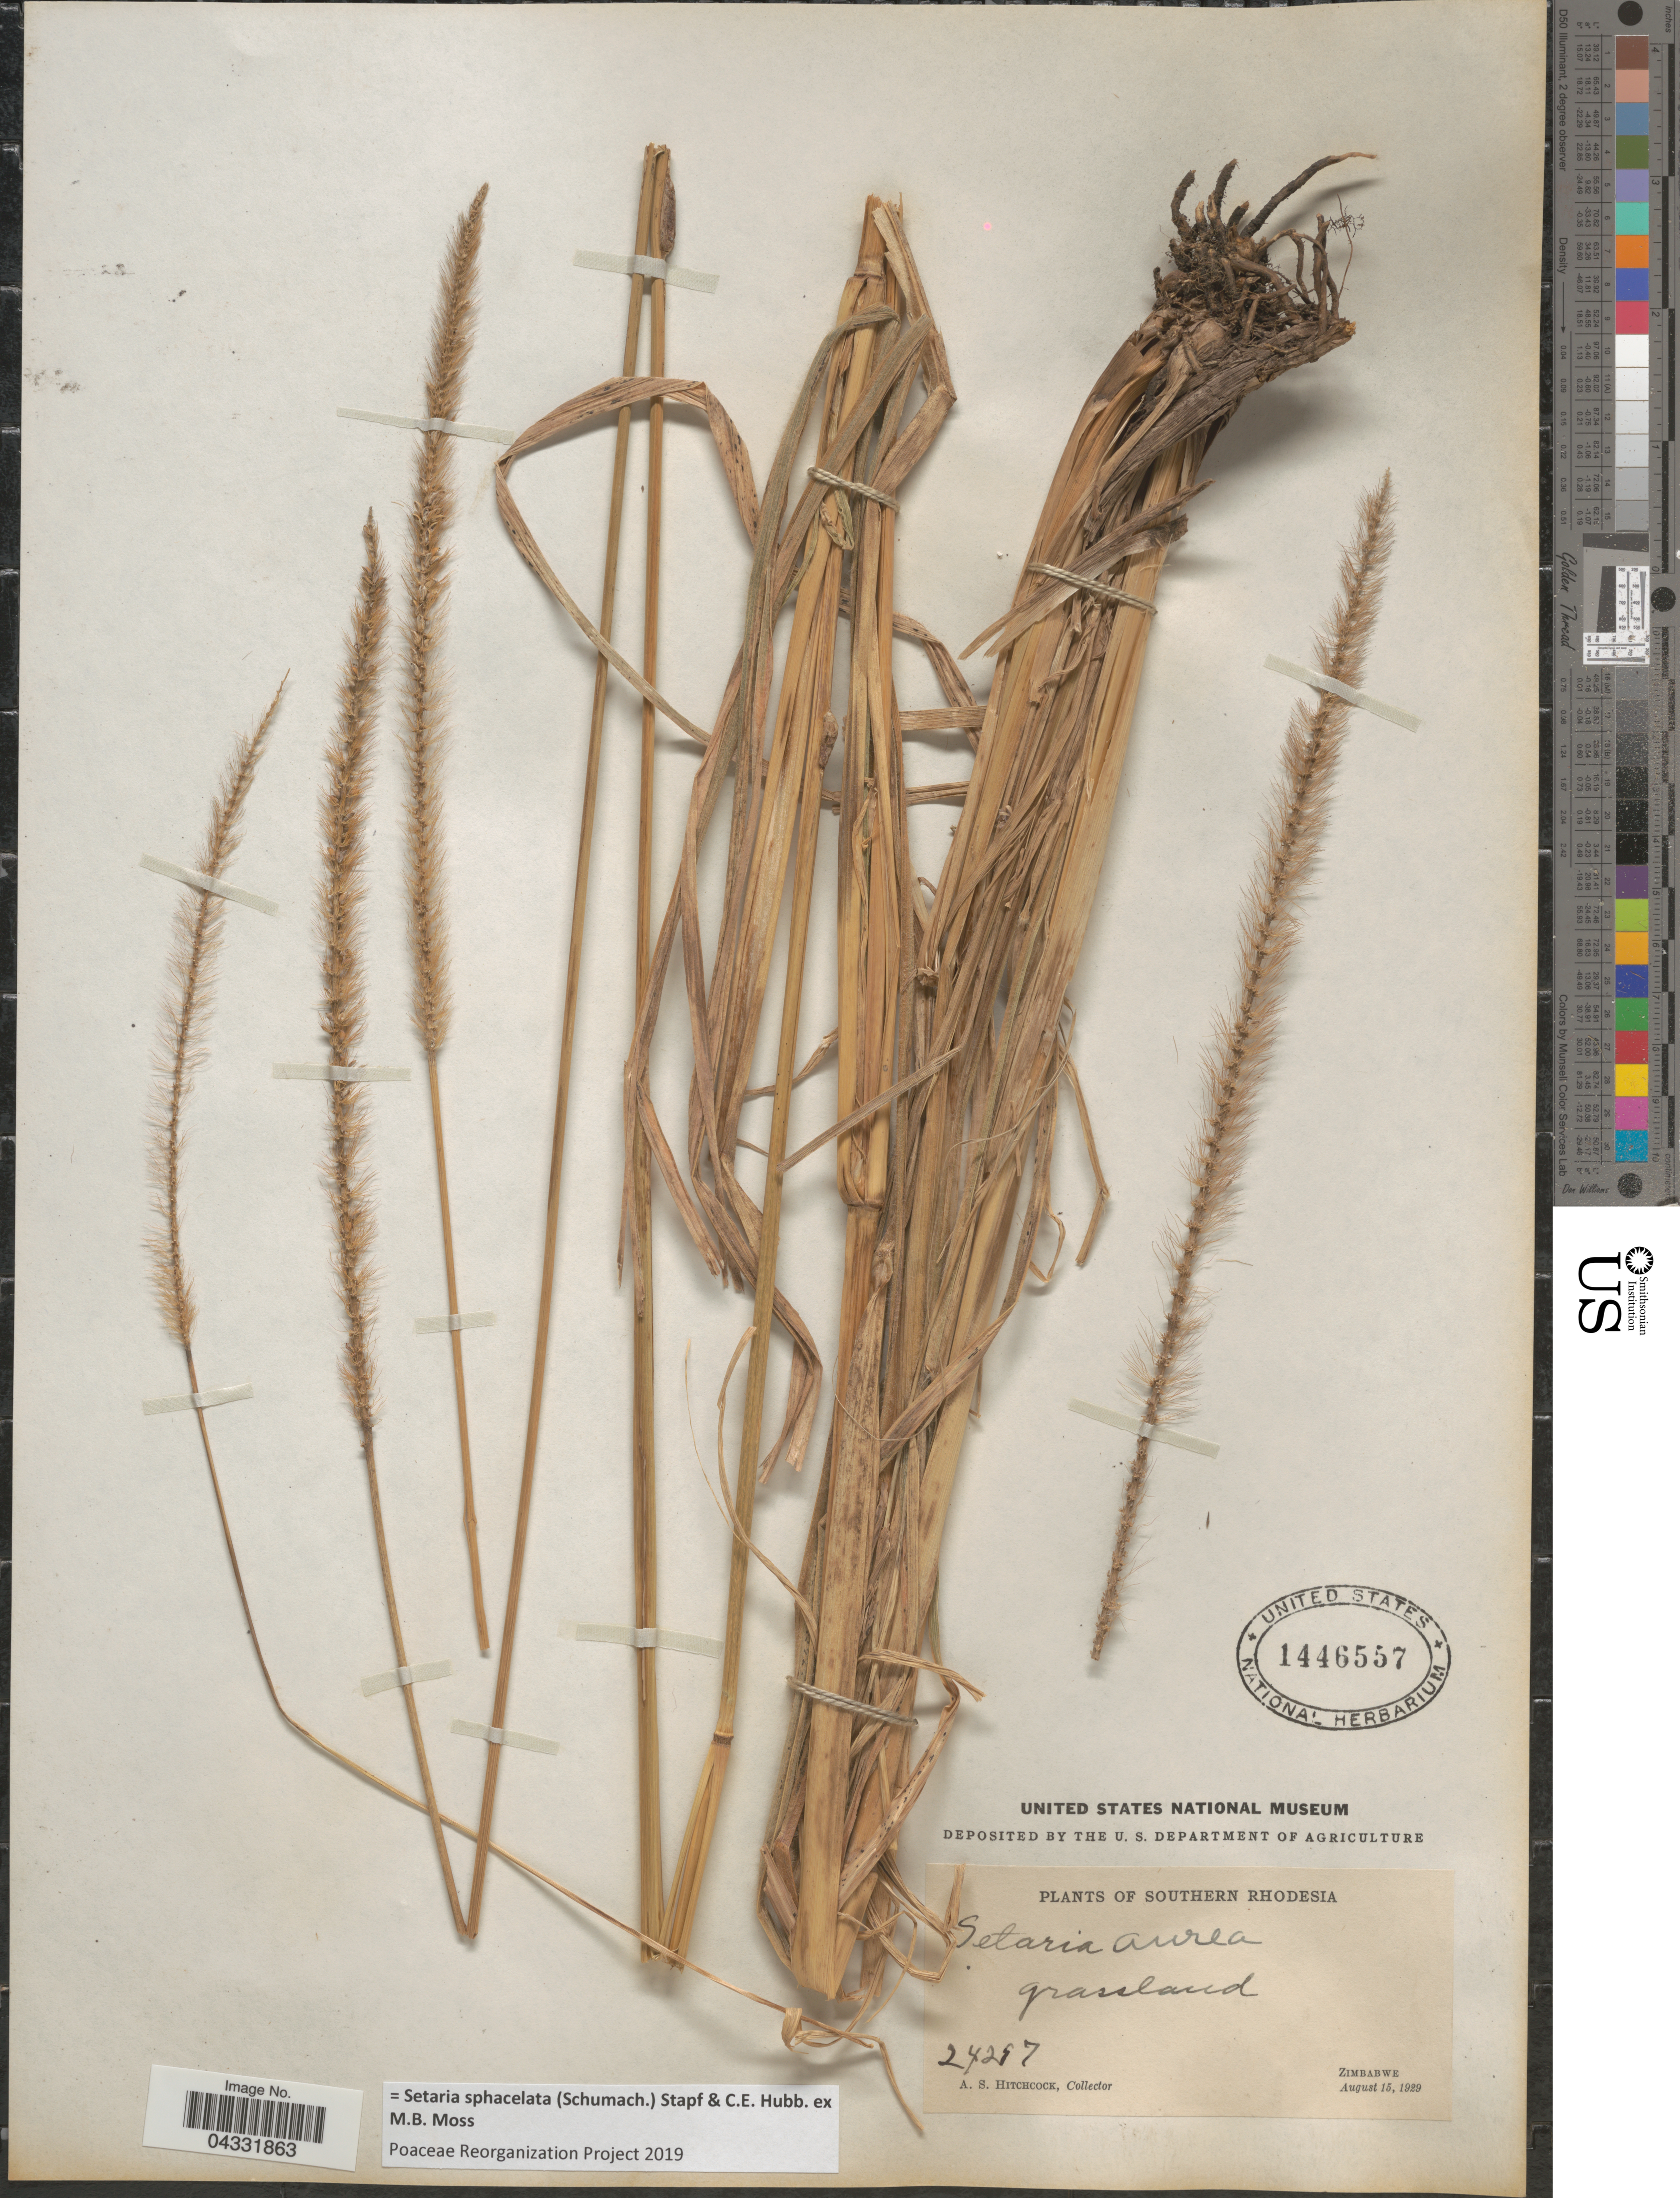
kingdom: Plantae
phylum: Tracheophyta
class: Liliopsida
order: Poales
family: Poaceae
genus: Setaria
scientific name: Setaria sphacelata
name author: (Schumach.) Stapf & Hubb. ex Moss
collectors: A. S. Hitchcock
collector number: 24297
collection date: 1929-08-15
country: Zimbabwe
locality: Southern Rhodesia.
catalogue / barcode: US 1446557